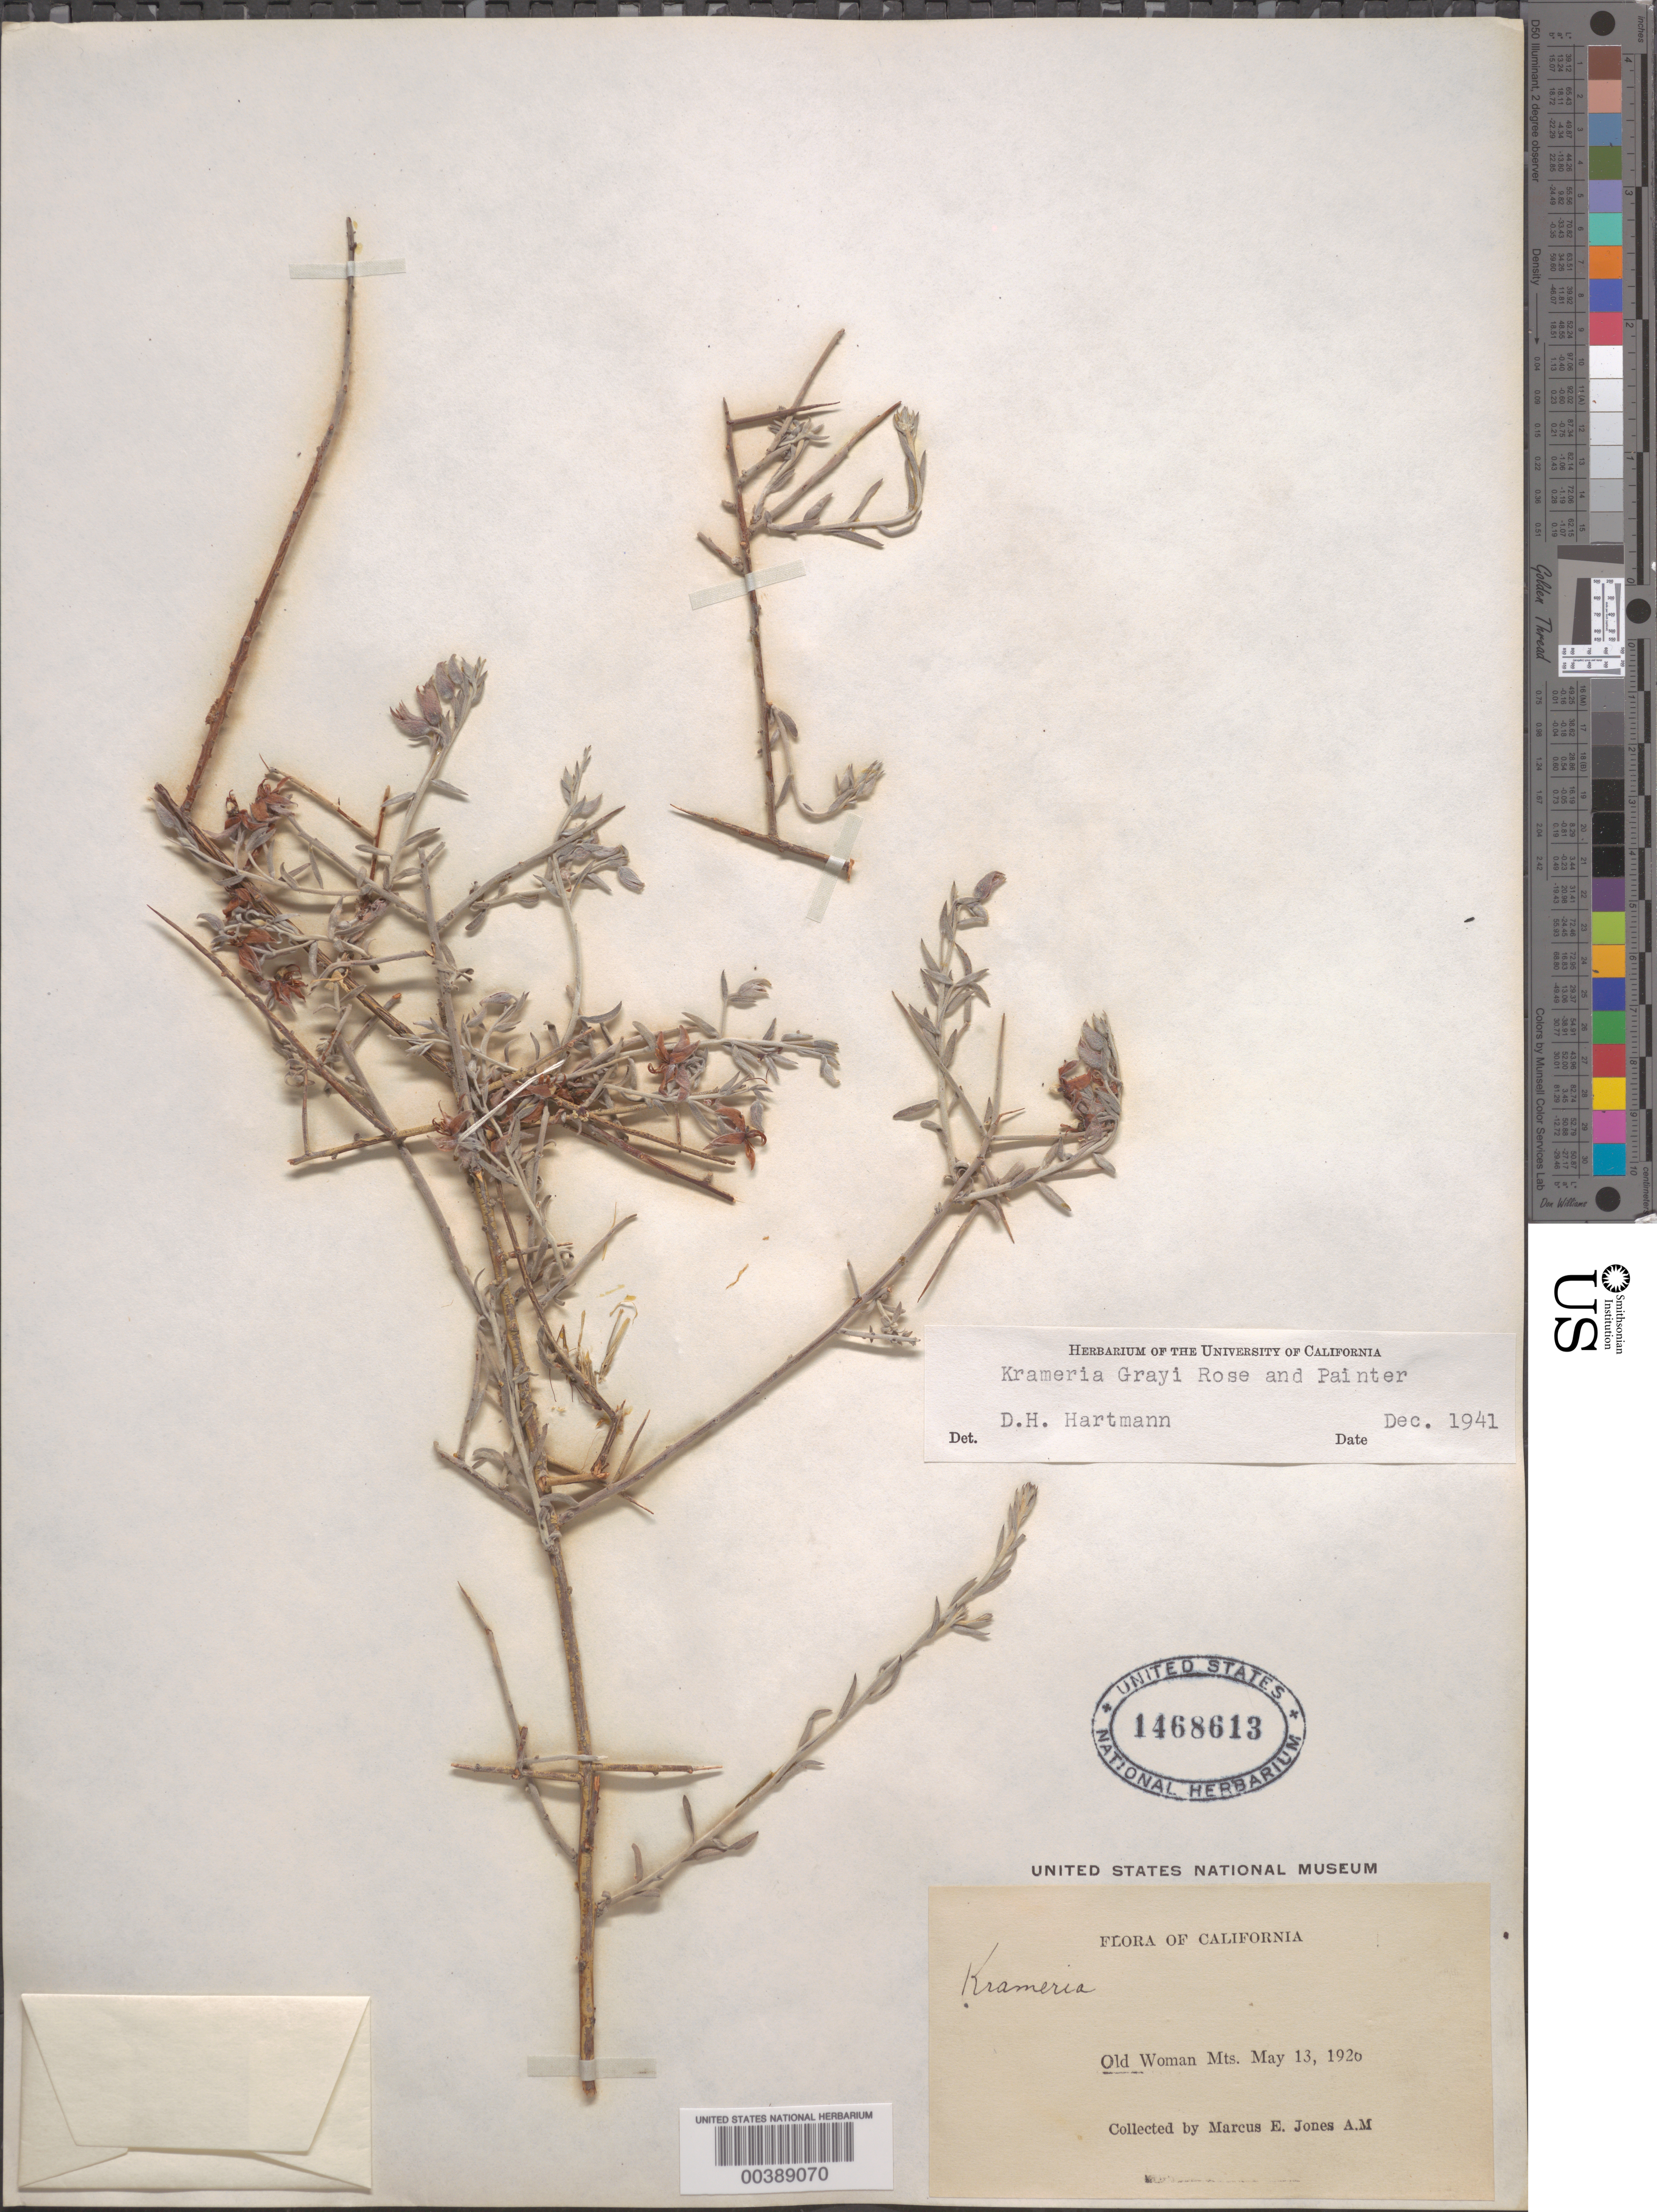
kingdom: Plantae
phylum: Tracheophyta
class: Magnoliopsida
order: Zygophyllales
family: Krameriaceae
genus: Krameria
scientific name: Krameria grayi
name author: Rose & J.H. Painter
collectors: M. E. Jones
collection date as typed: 13 May 1926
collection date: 1926-05-13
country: United States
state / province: California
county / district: San Bernardino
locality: Old woman mts.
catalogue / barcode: US 1468613